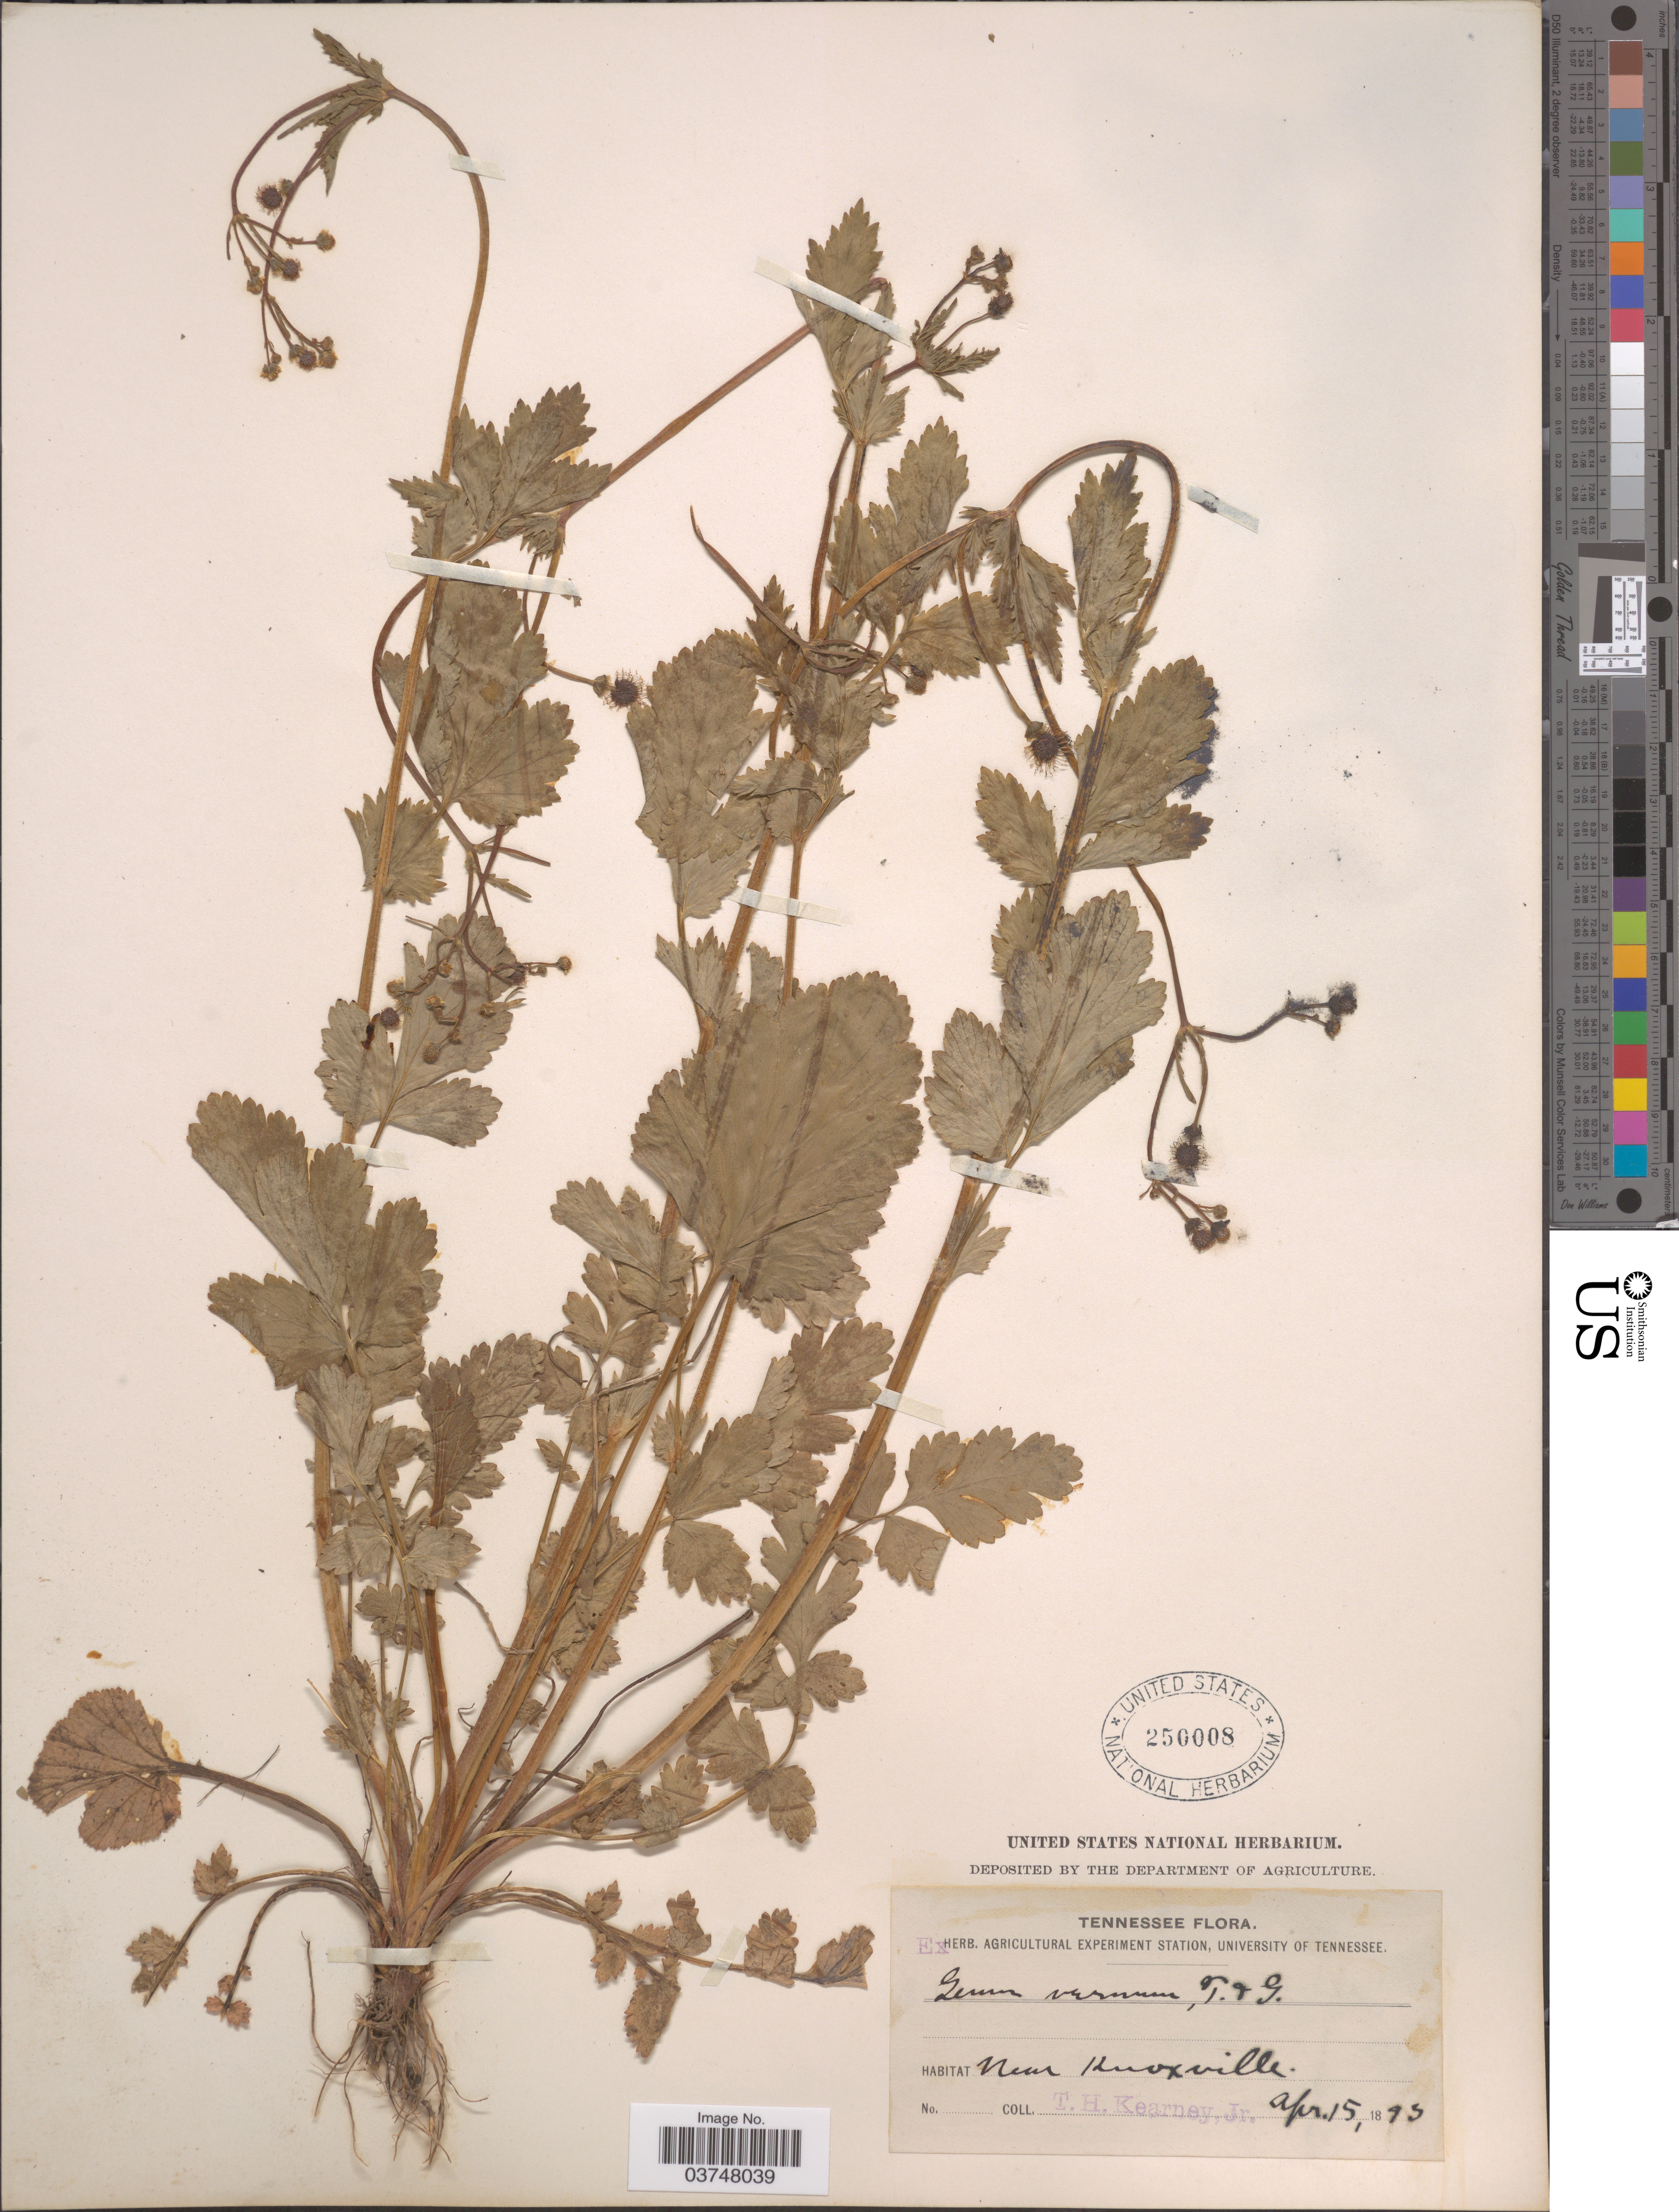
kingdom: Plantae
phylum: Tracheophyta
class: Magnoliopsida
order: Rosales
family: Rosaceae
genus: Geum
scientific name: Geum vernum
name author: (Raf.) Torr. & A. Gray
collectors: T. H. Kearney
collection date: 1893-04-15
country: United States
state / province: Tennessee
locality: Near Knoxville.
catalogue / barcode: US 250008